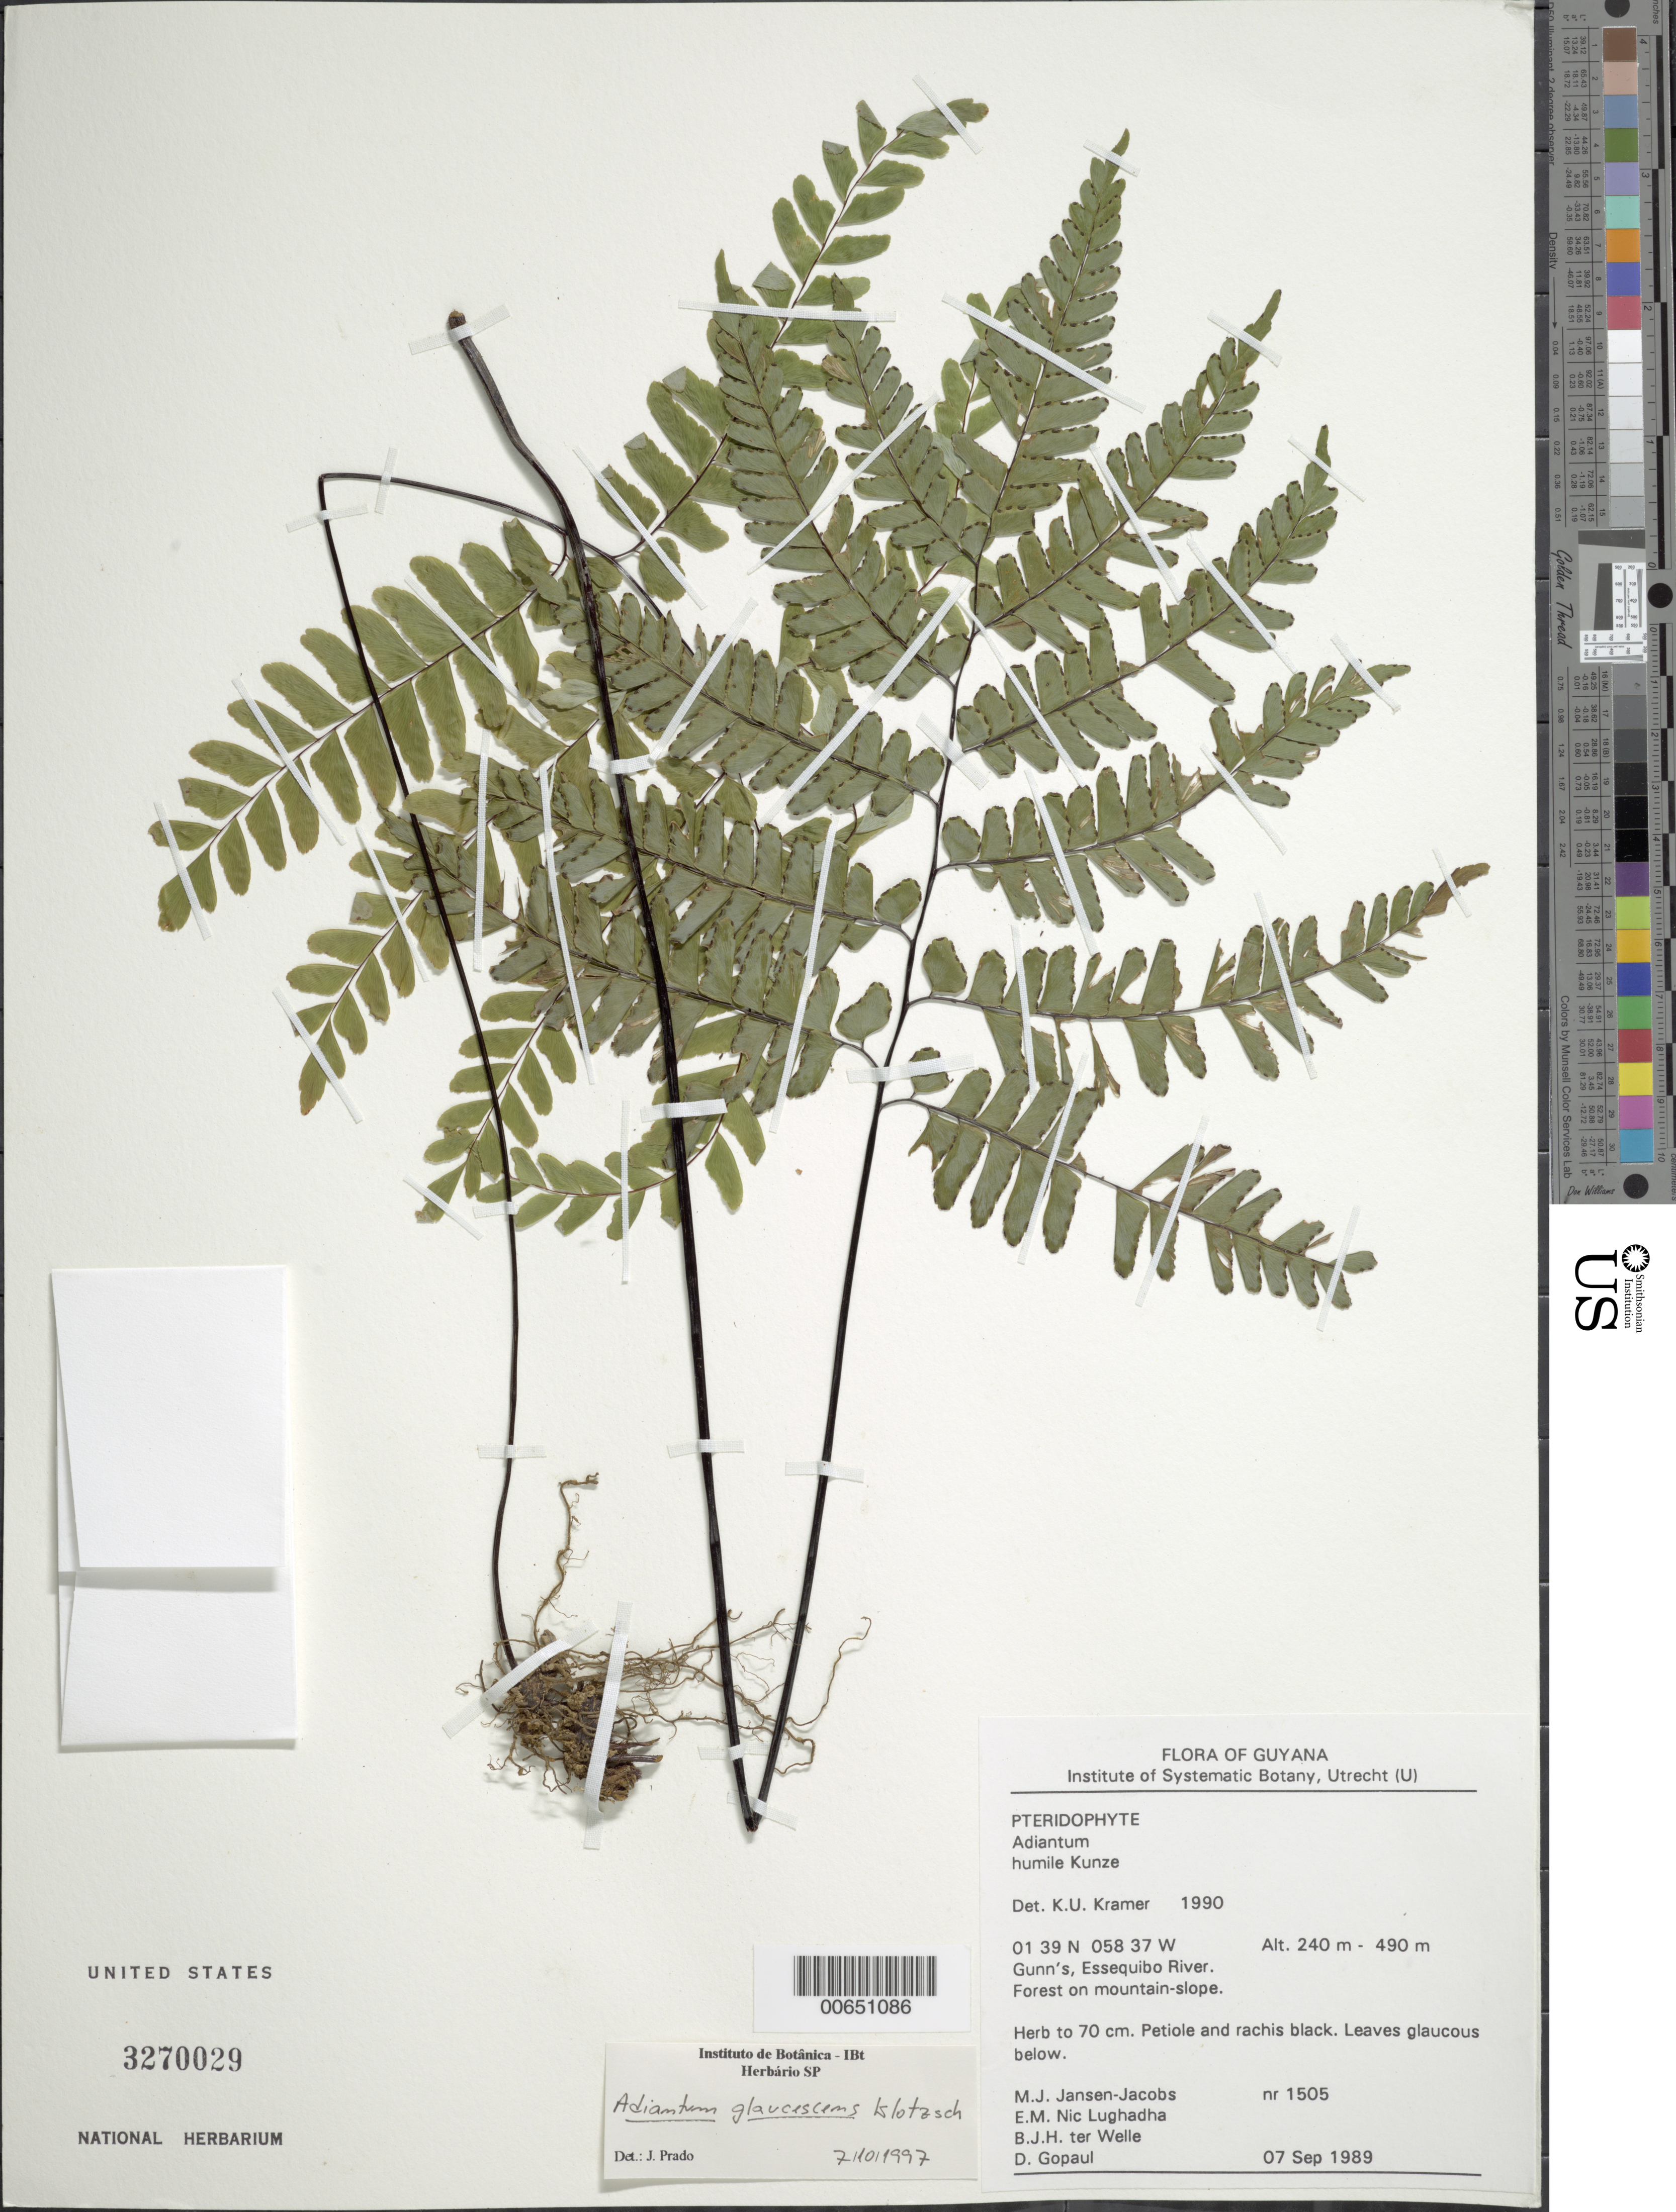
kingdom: Plantae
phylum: Tracheophyta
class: Polypodiopsida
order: Polypodiales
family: Pteridaceae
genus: Adiantum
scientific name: Adiantum glaucescens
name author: Klotzsch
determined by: Prado, J.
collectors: M. J. Jansen-Jacobs, E. Nic Lughadha, B. Welle & D. Gopaul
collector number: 1505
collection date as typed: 7-Sep-89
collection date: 1989-09-07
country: Guyana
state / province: U. Takutu-U. Essequibo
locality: Gunn's, Essequibo River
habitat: Forest on mountain slope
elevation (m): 240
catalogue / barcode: US 3270029